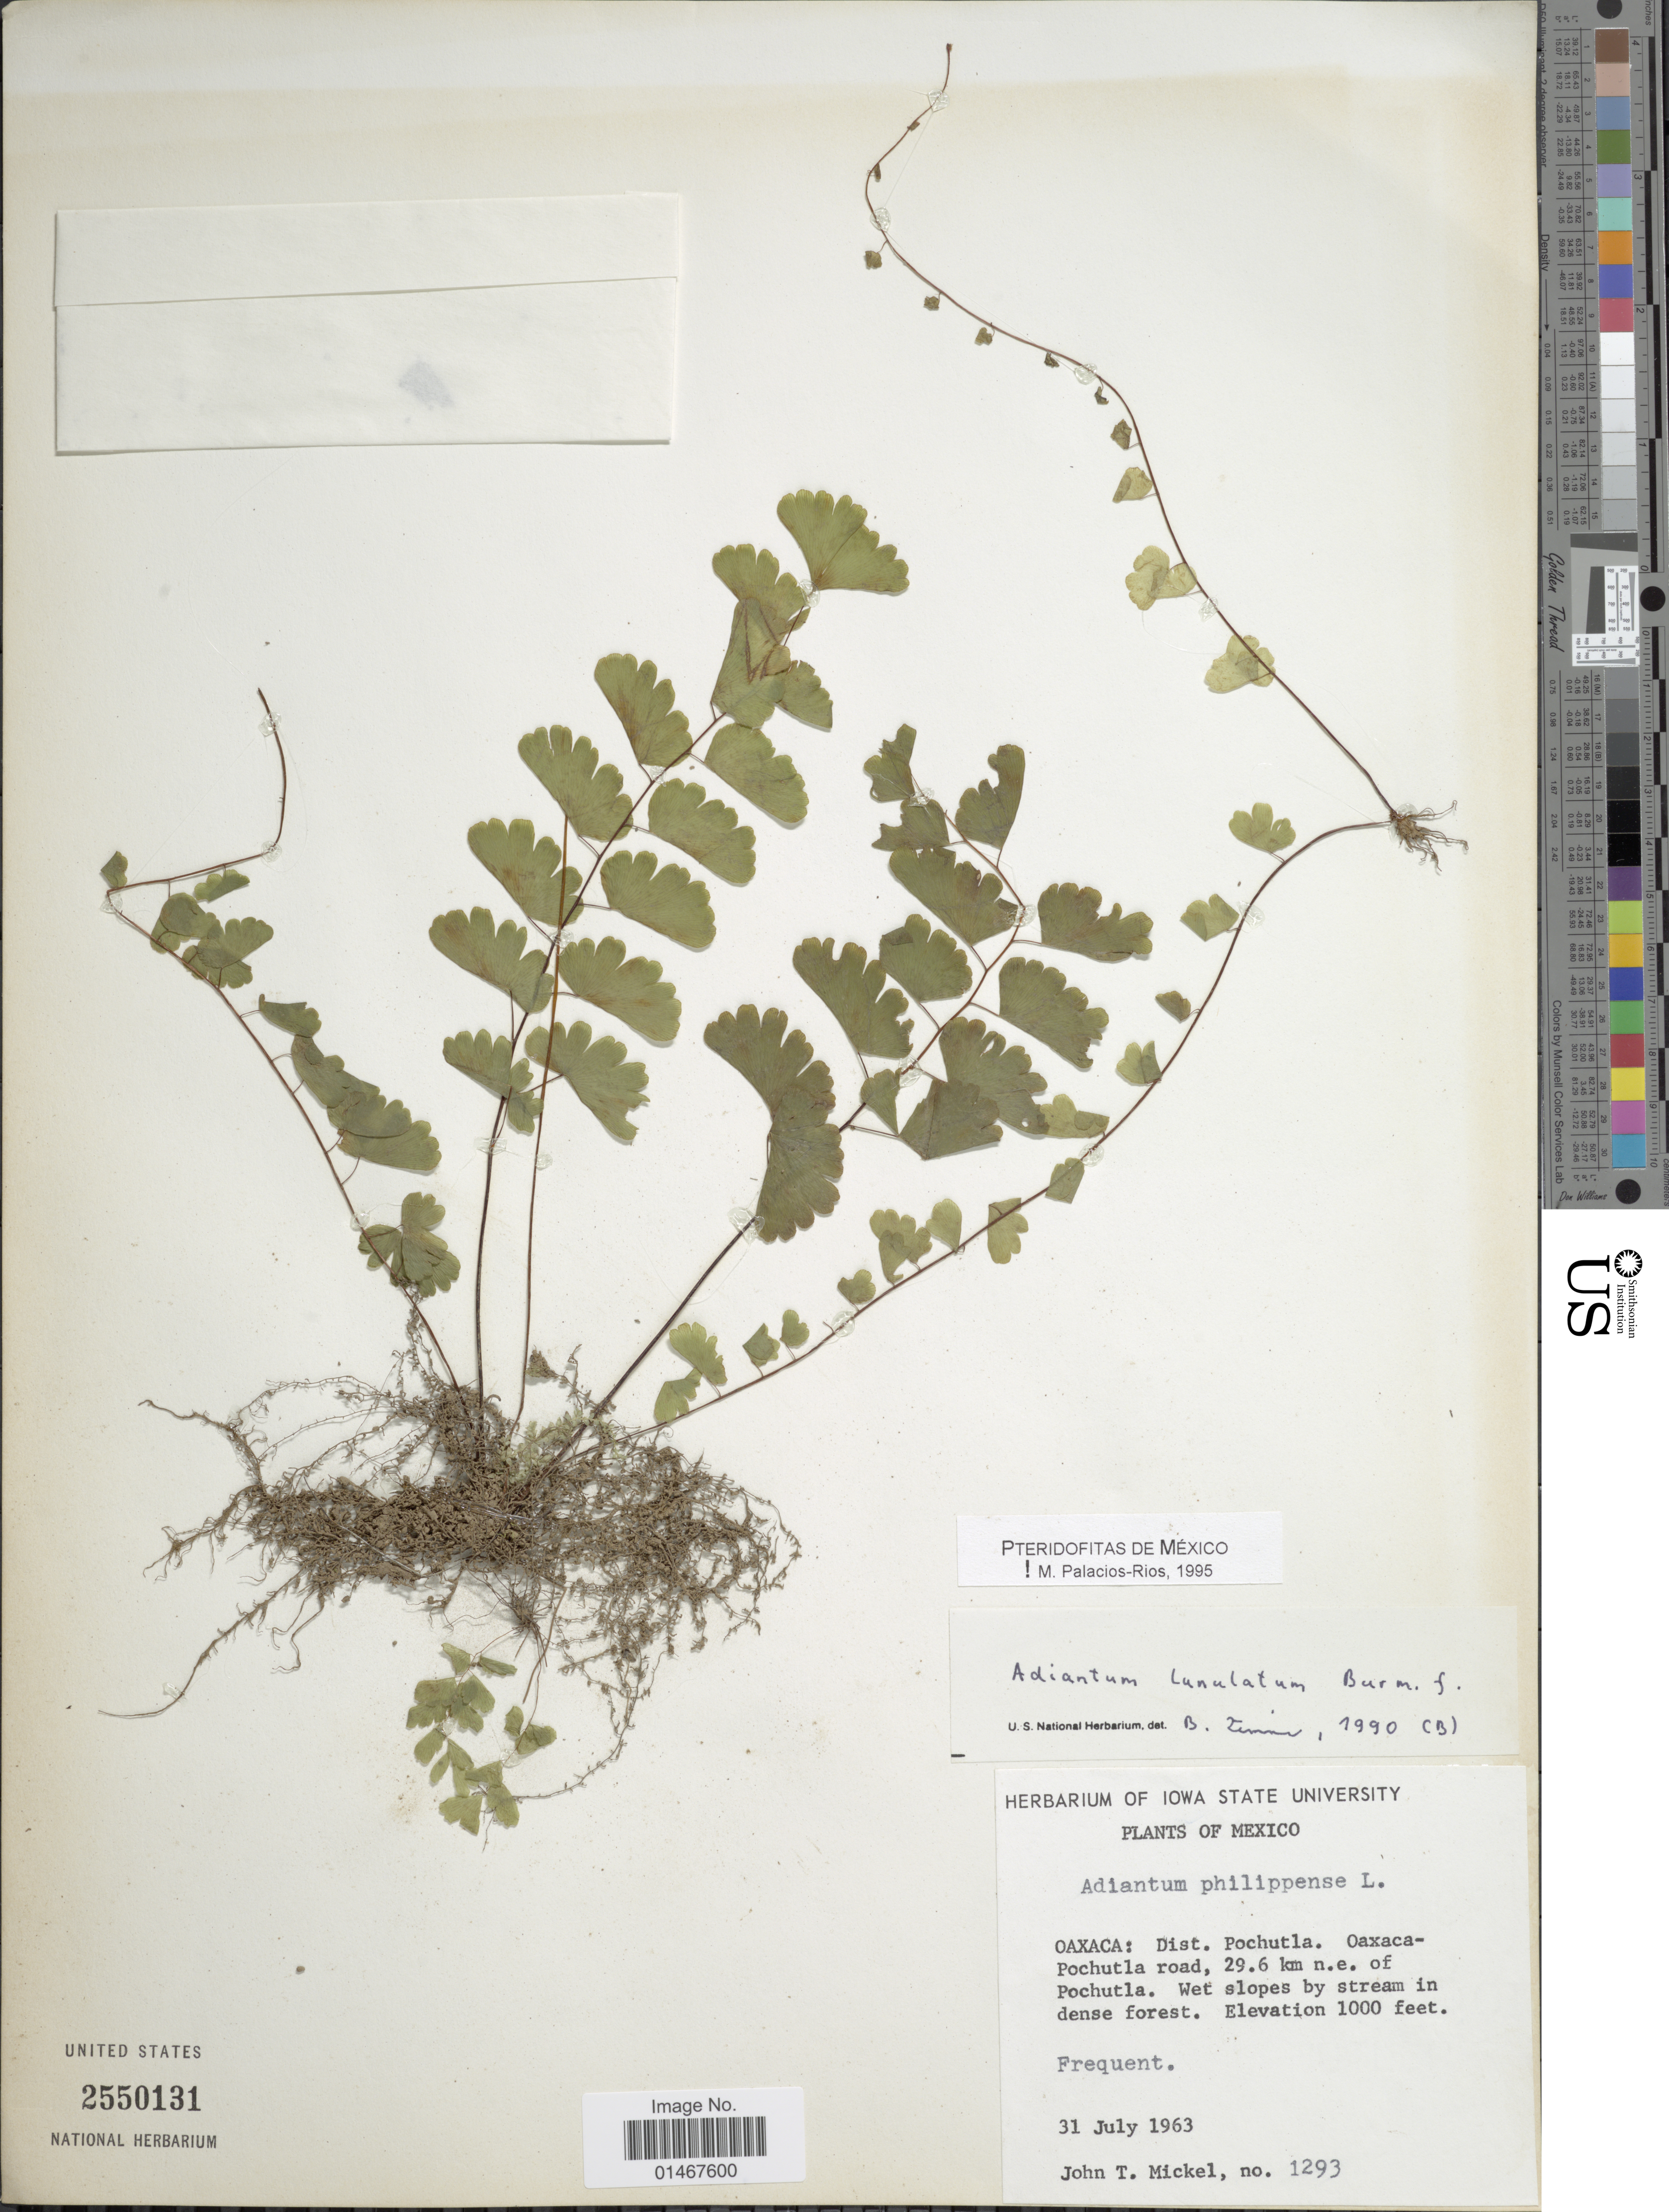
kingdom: Plantae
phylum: Tracheophyta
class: Polypodiopsida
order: Polypodiales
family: Pteridaceae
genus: Adiantum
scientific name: Adiantum philippense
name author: L.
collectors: J. T. Mickel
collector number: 1293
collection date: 1963-07-31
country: Mexico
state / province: Oaxaca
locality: Dist. Pochutla. Oaxaca-Pochutla road, 29.6 km n.e. of Pochutla.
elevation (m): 305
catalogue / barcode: US 2550131